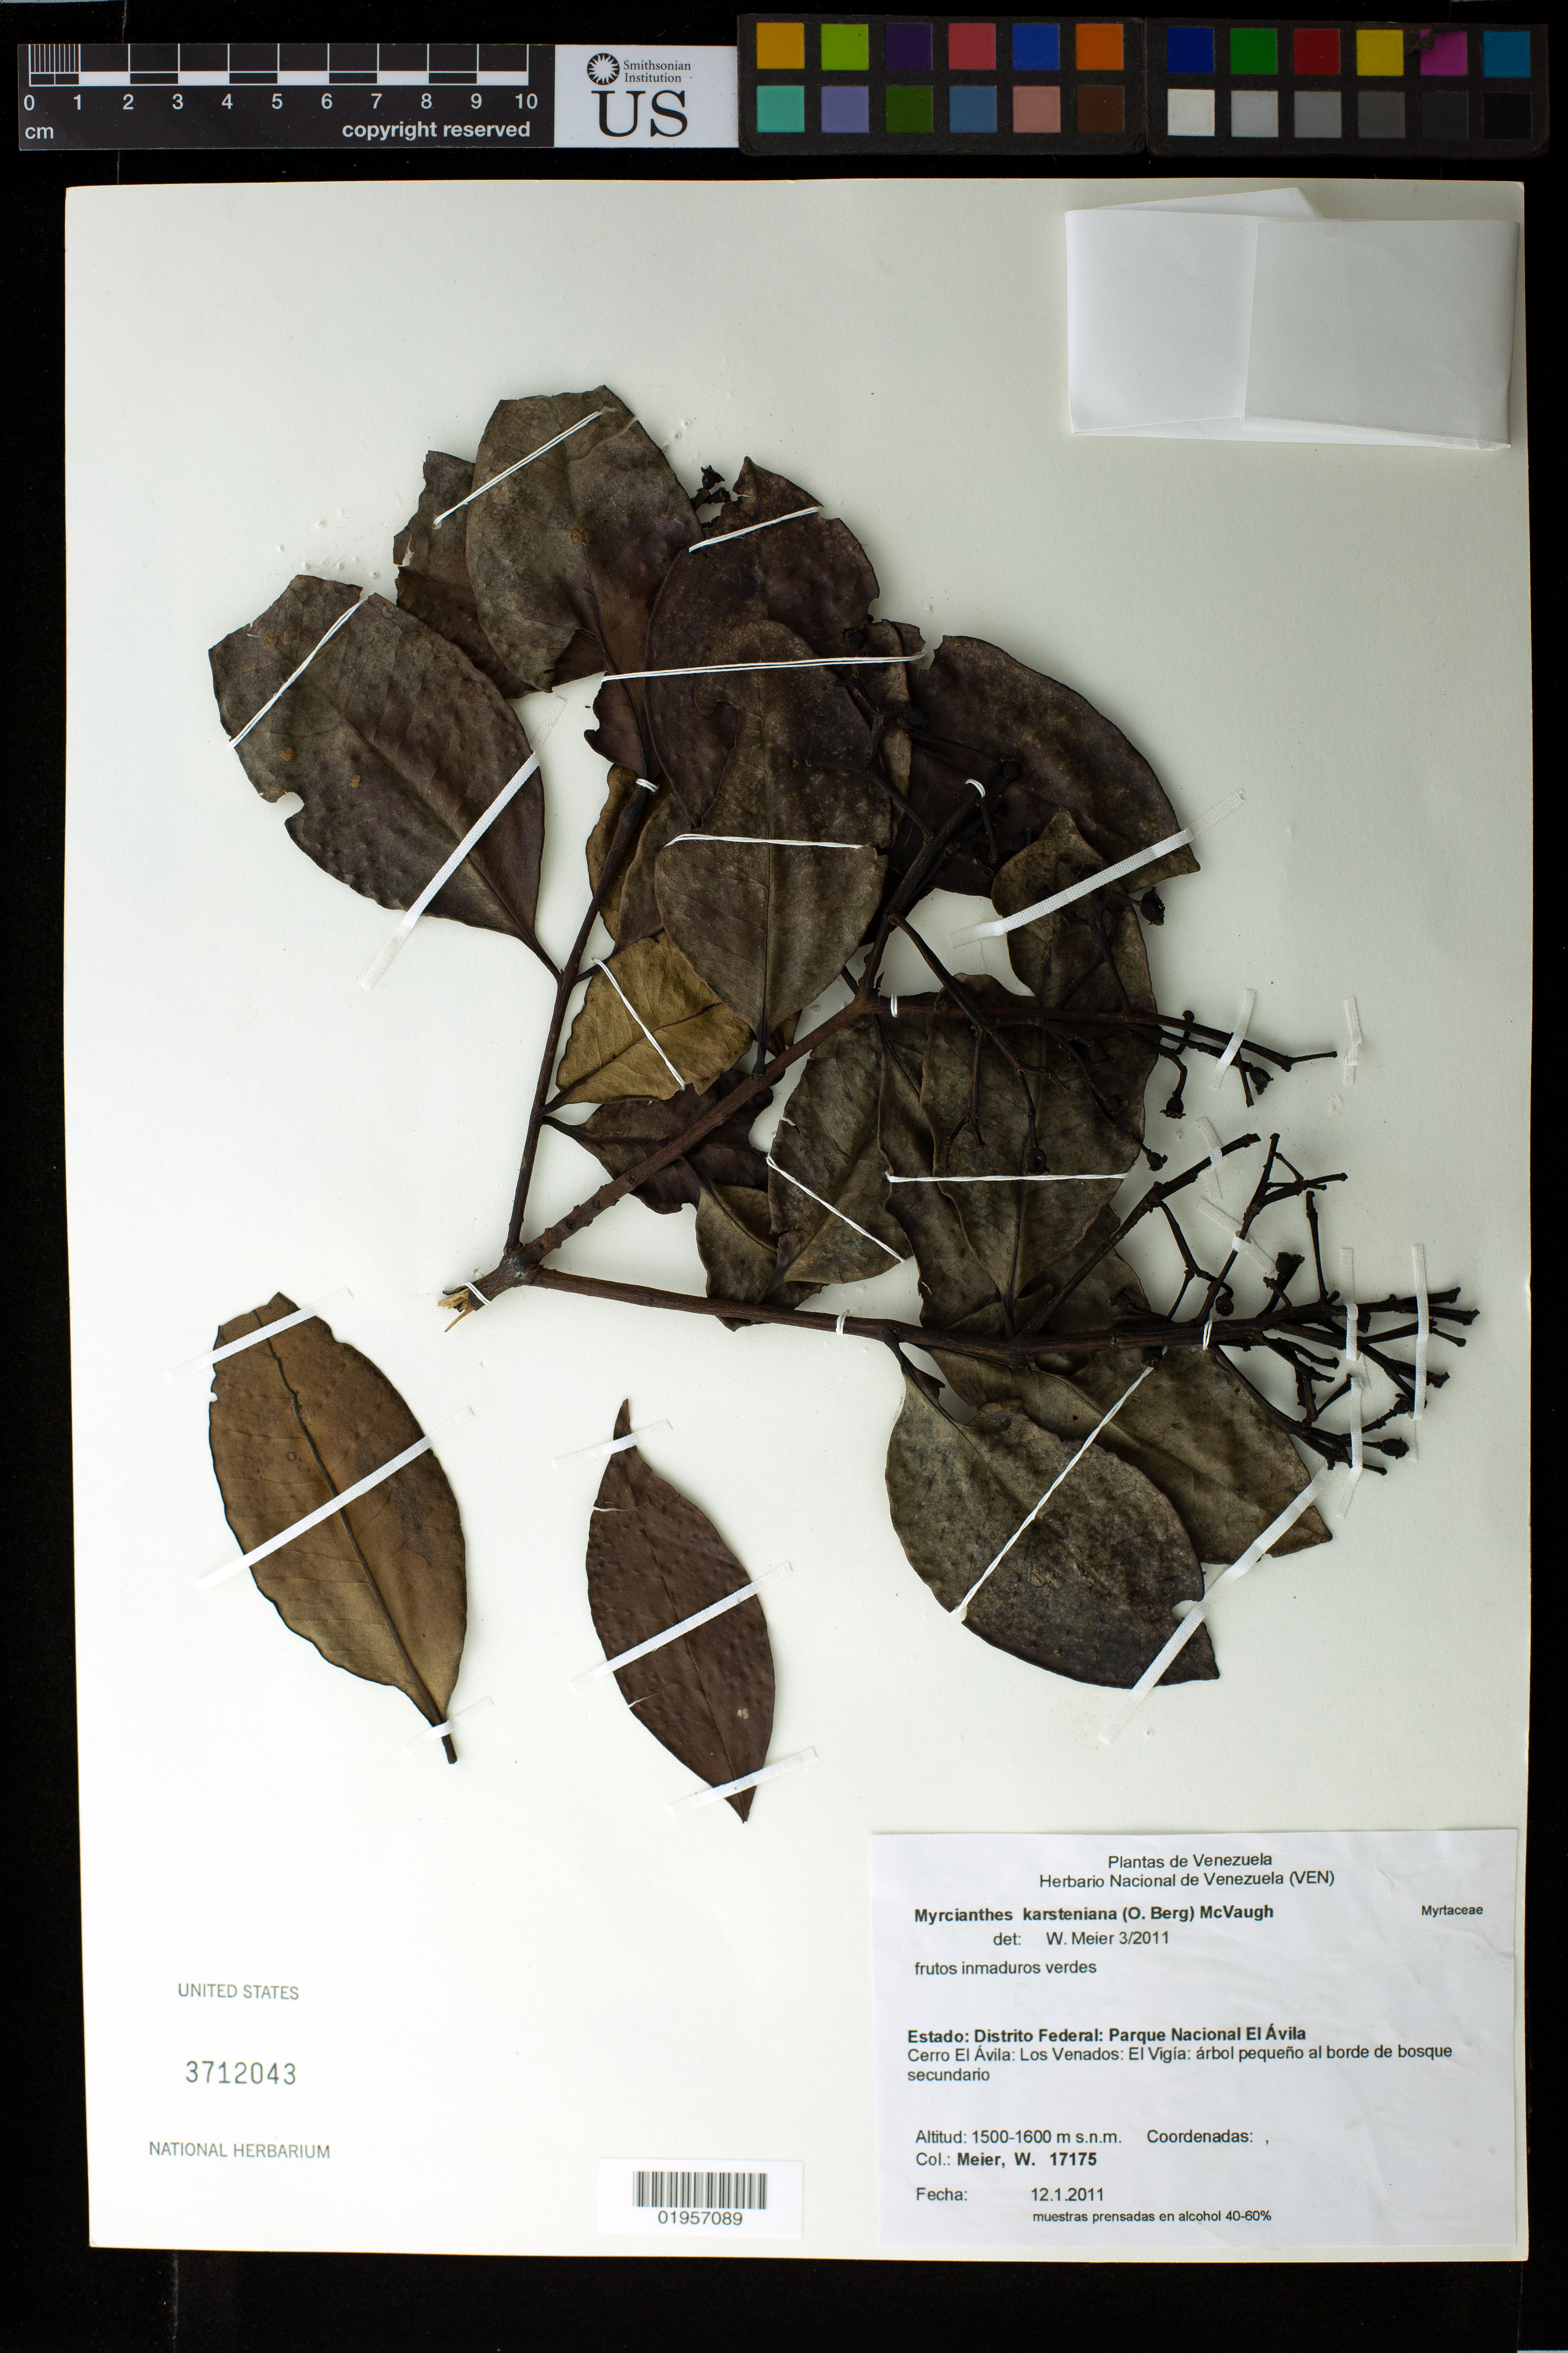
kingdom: Plantae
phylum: Tracheophyta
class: Magnoliopsida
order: Myrtales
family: Myrtaceae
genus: Myrcianthes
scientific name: Myrcianthes karsteniana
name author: (O. Berg) McVaugh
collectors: W. Meier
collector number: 17175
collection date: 2011-01-12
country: Venezuela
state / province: Miranda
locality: Parque Nacional El Avila, Cerro El Avila: Los Venados: El Vigia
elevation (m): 1500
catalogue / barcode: US 3712043